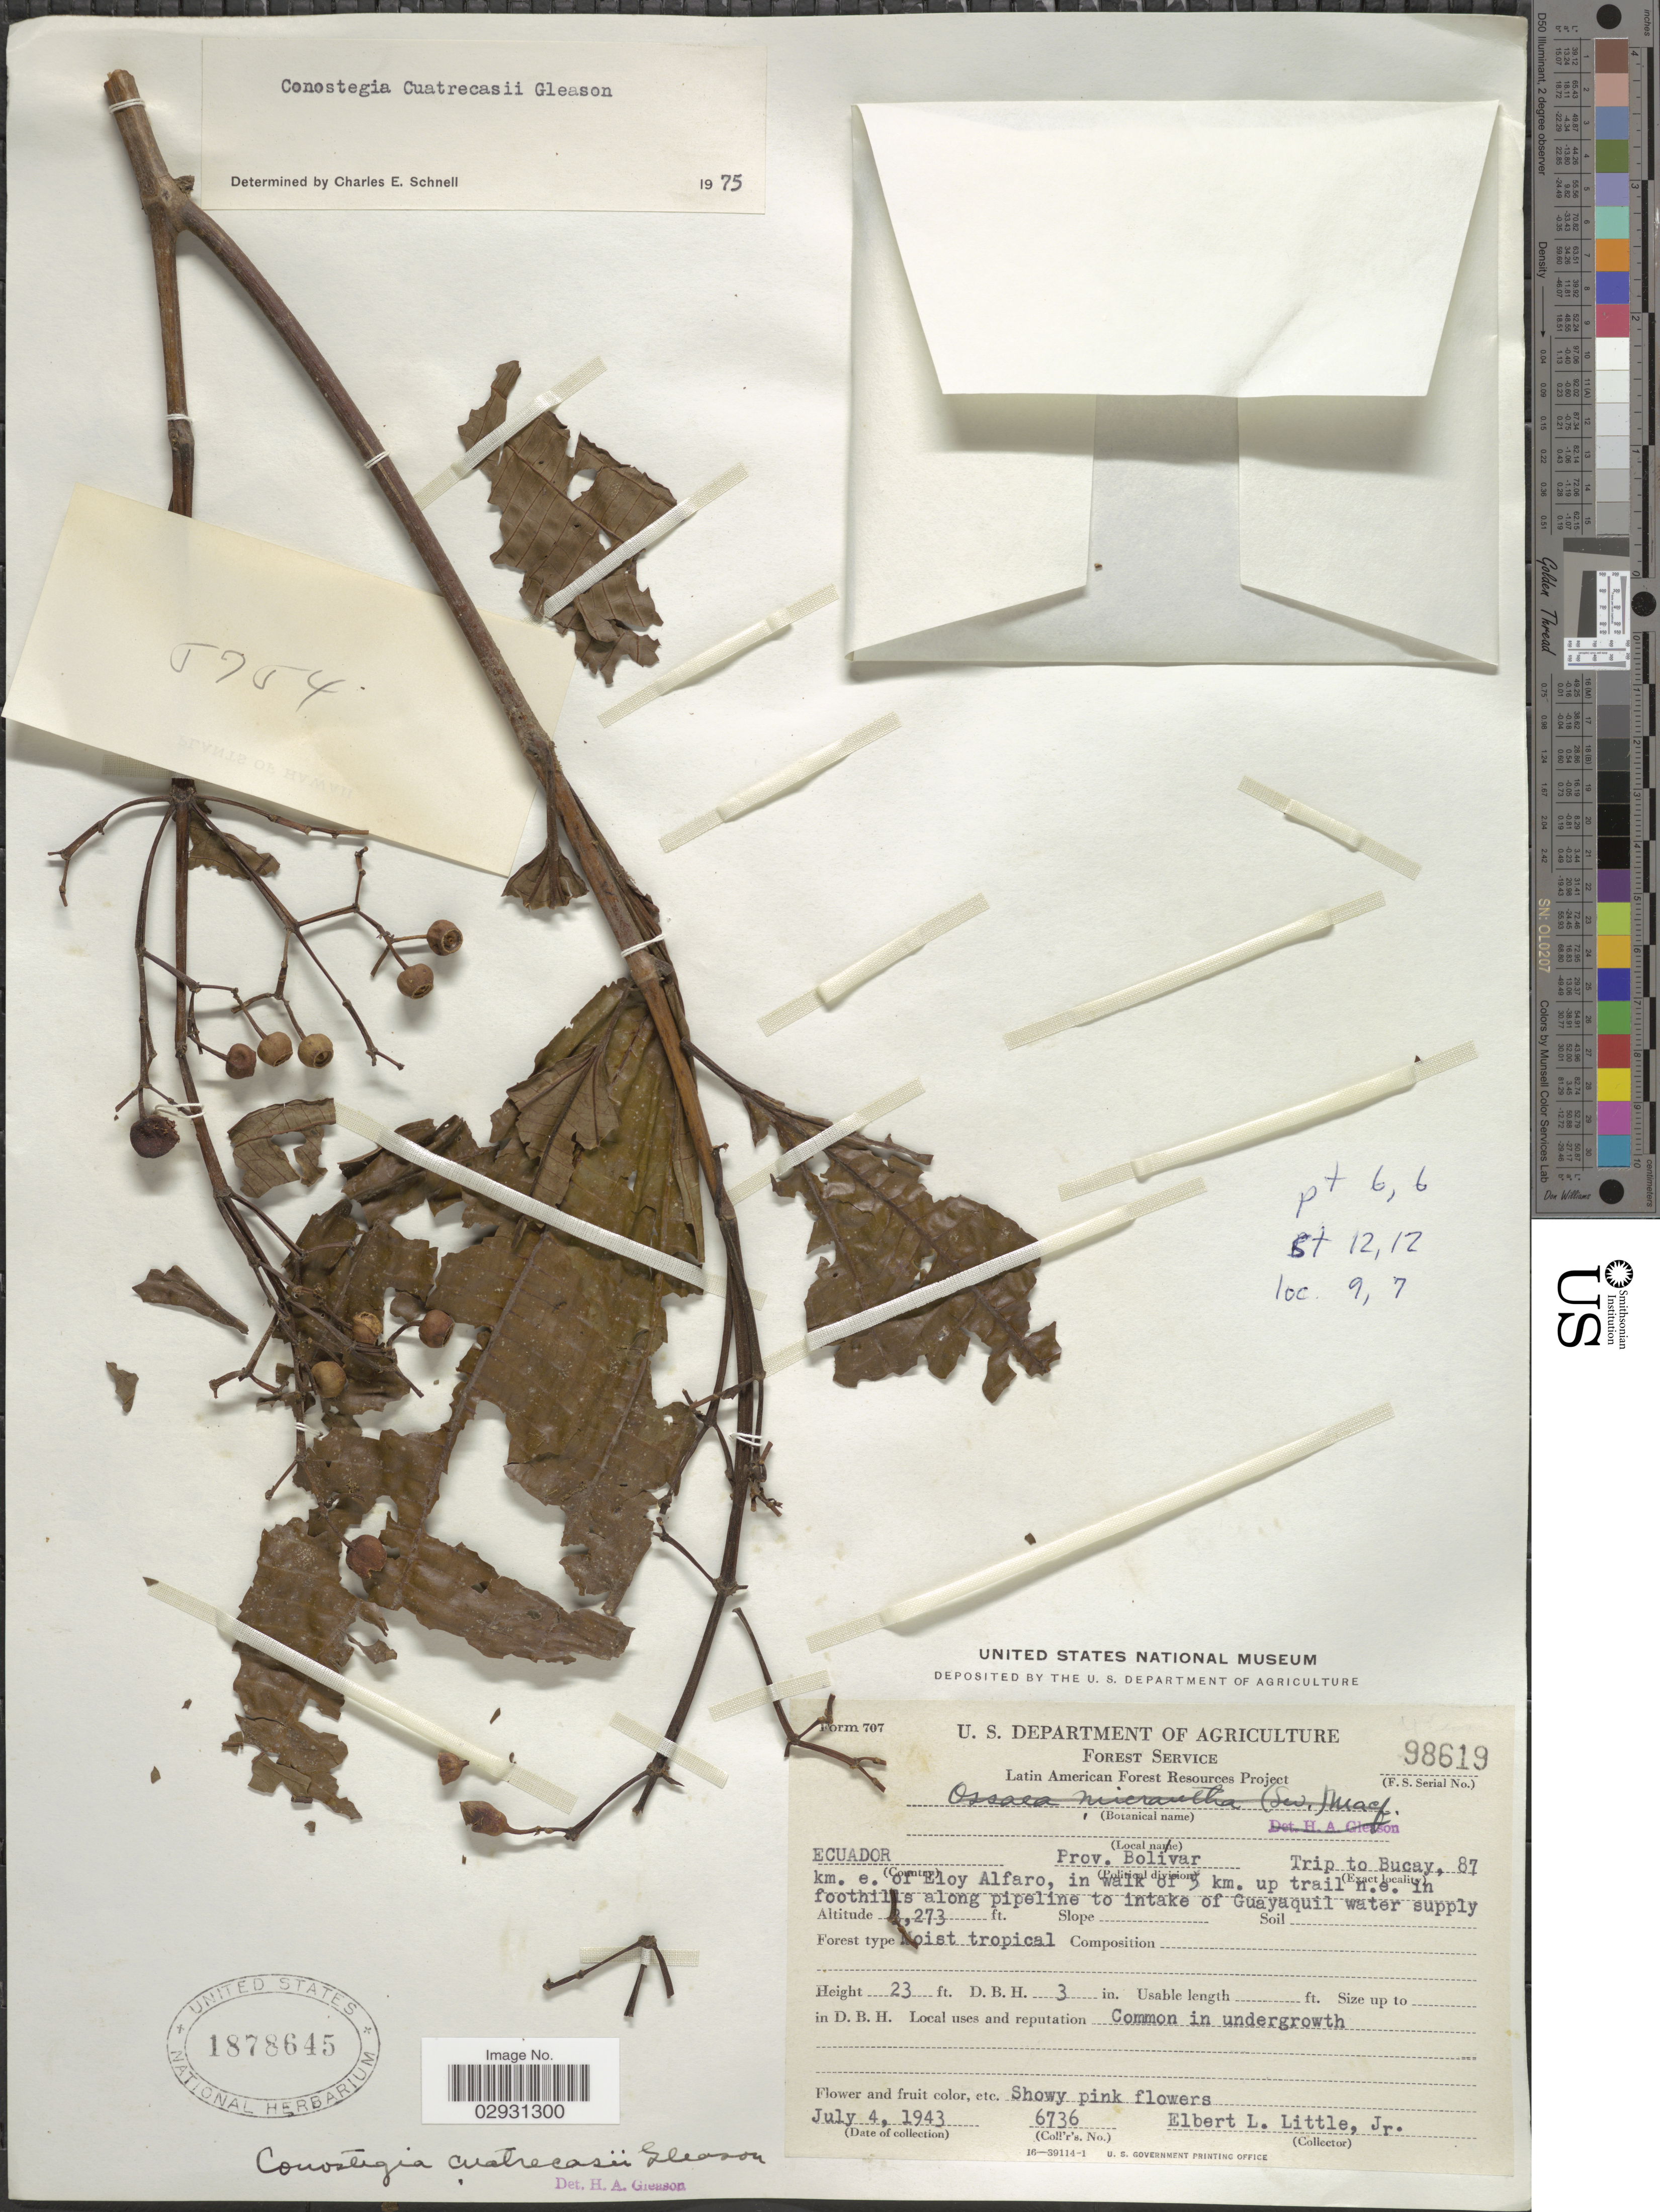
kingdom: Plantae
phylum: Tracheophyta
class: Magnoliopsida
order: Myrtales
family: Melastomataceae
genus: Conostegia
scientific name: Conostegia cuatrecasasii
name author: Gleason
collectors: E. L. Little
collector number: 6736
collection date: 1943-07-04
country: Ecuador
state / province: Bolívar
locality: Trip to Bucay, 87 km. e. of Eloy Alfaro, in walk of 5 km. up trail n.e. in foothills along pipeline to intake of Guayaquil water supply.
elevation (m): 998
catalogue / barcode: US 1878645